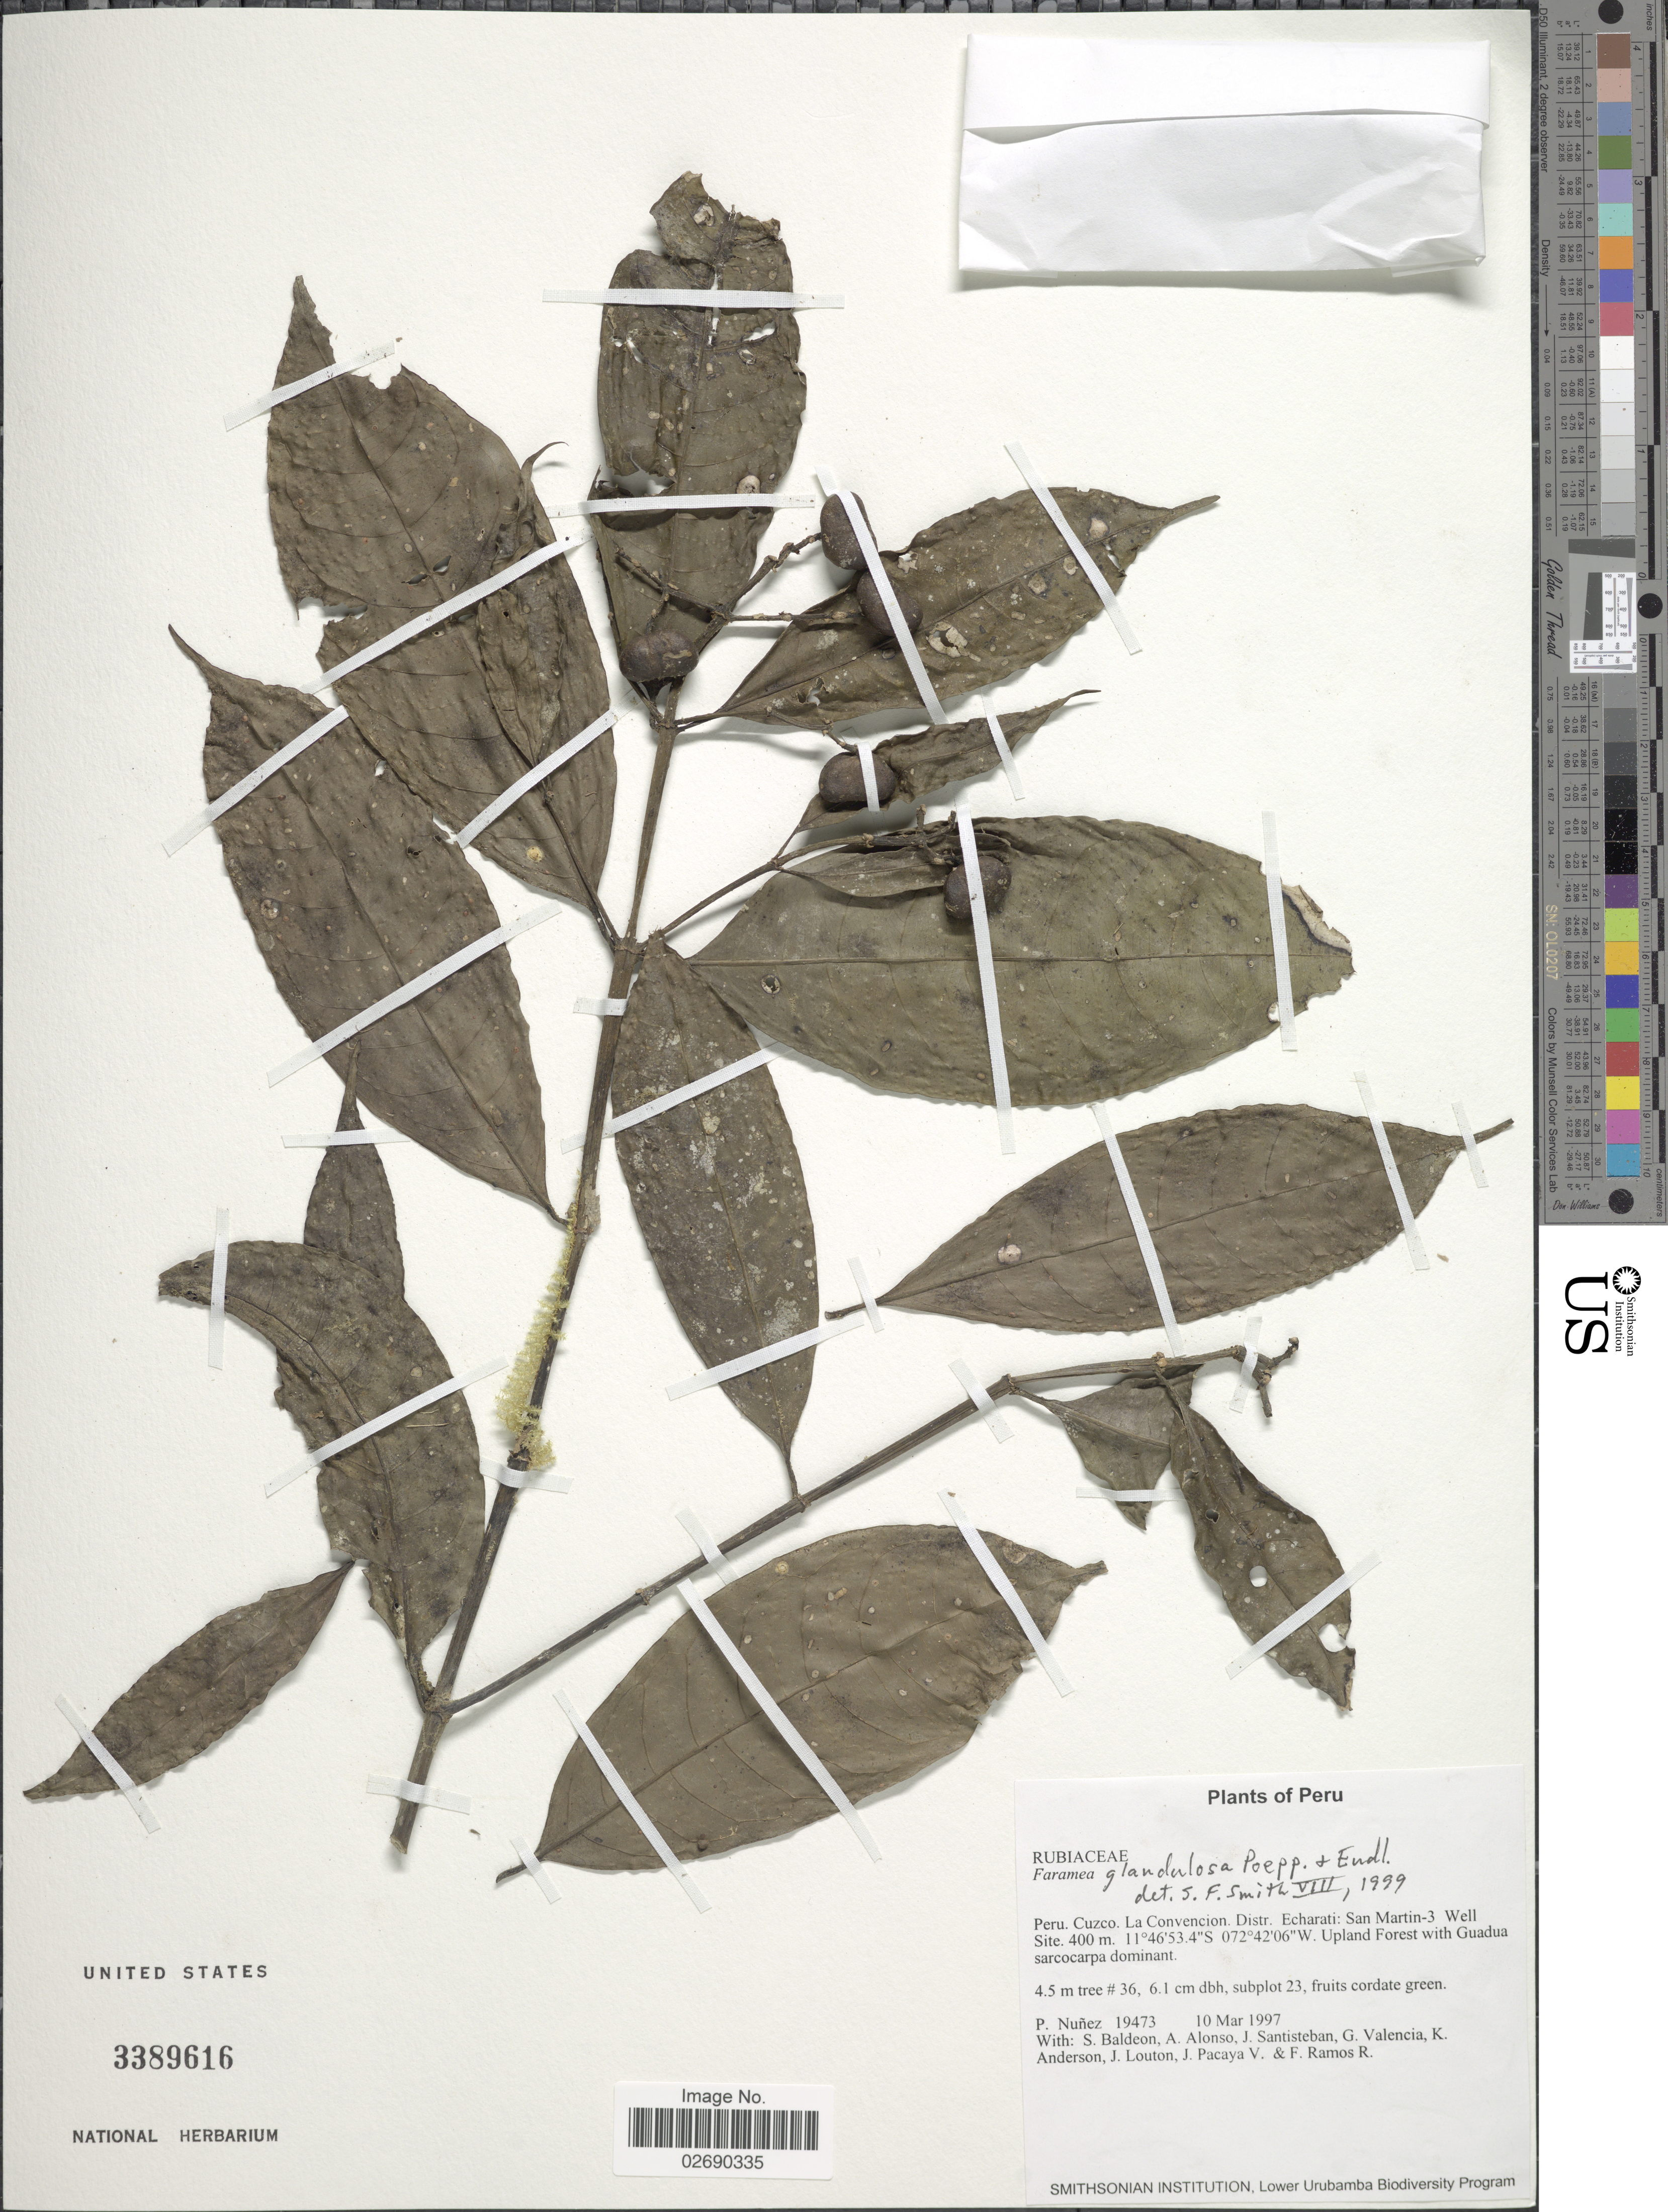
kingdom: Plantae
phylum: Tracheophyta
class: Magnoliopsida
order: Gentianales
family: Rubiaceae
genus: Faramea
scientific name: Faramea glandulosa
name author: Poepp.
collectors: P. Nuñez V., S. Baldeon, A. Alonso, J. Santisteban & et al.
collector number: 19473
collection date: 1997-03-10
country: Peru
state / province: Cusco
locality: La Convencion Distr. Echarati: San Martin-3 Well Site.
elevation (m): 400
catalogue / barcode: US 3389616